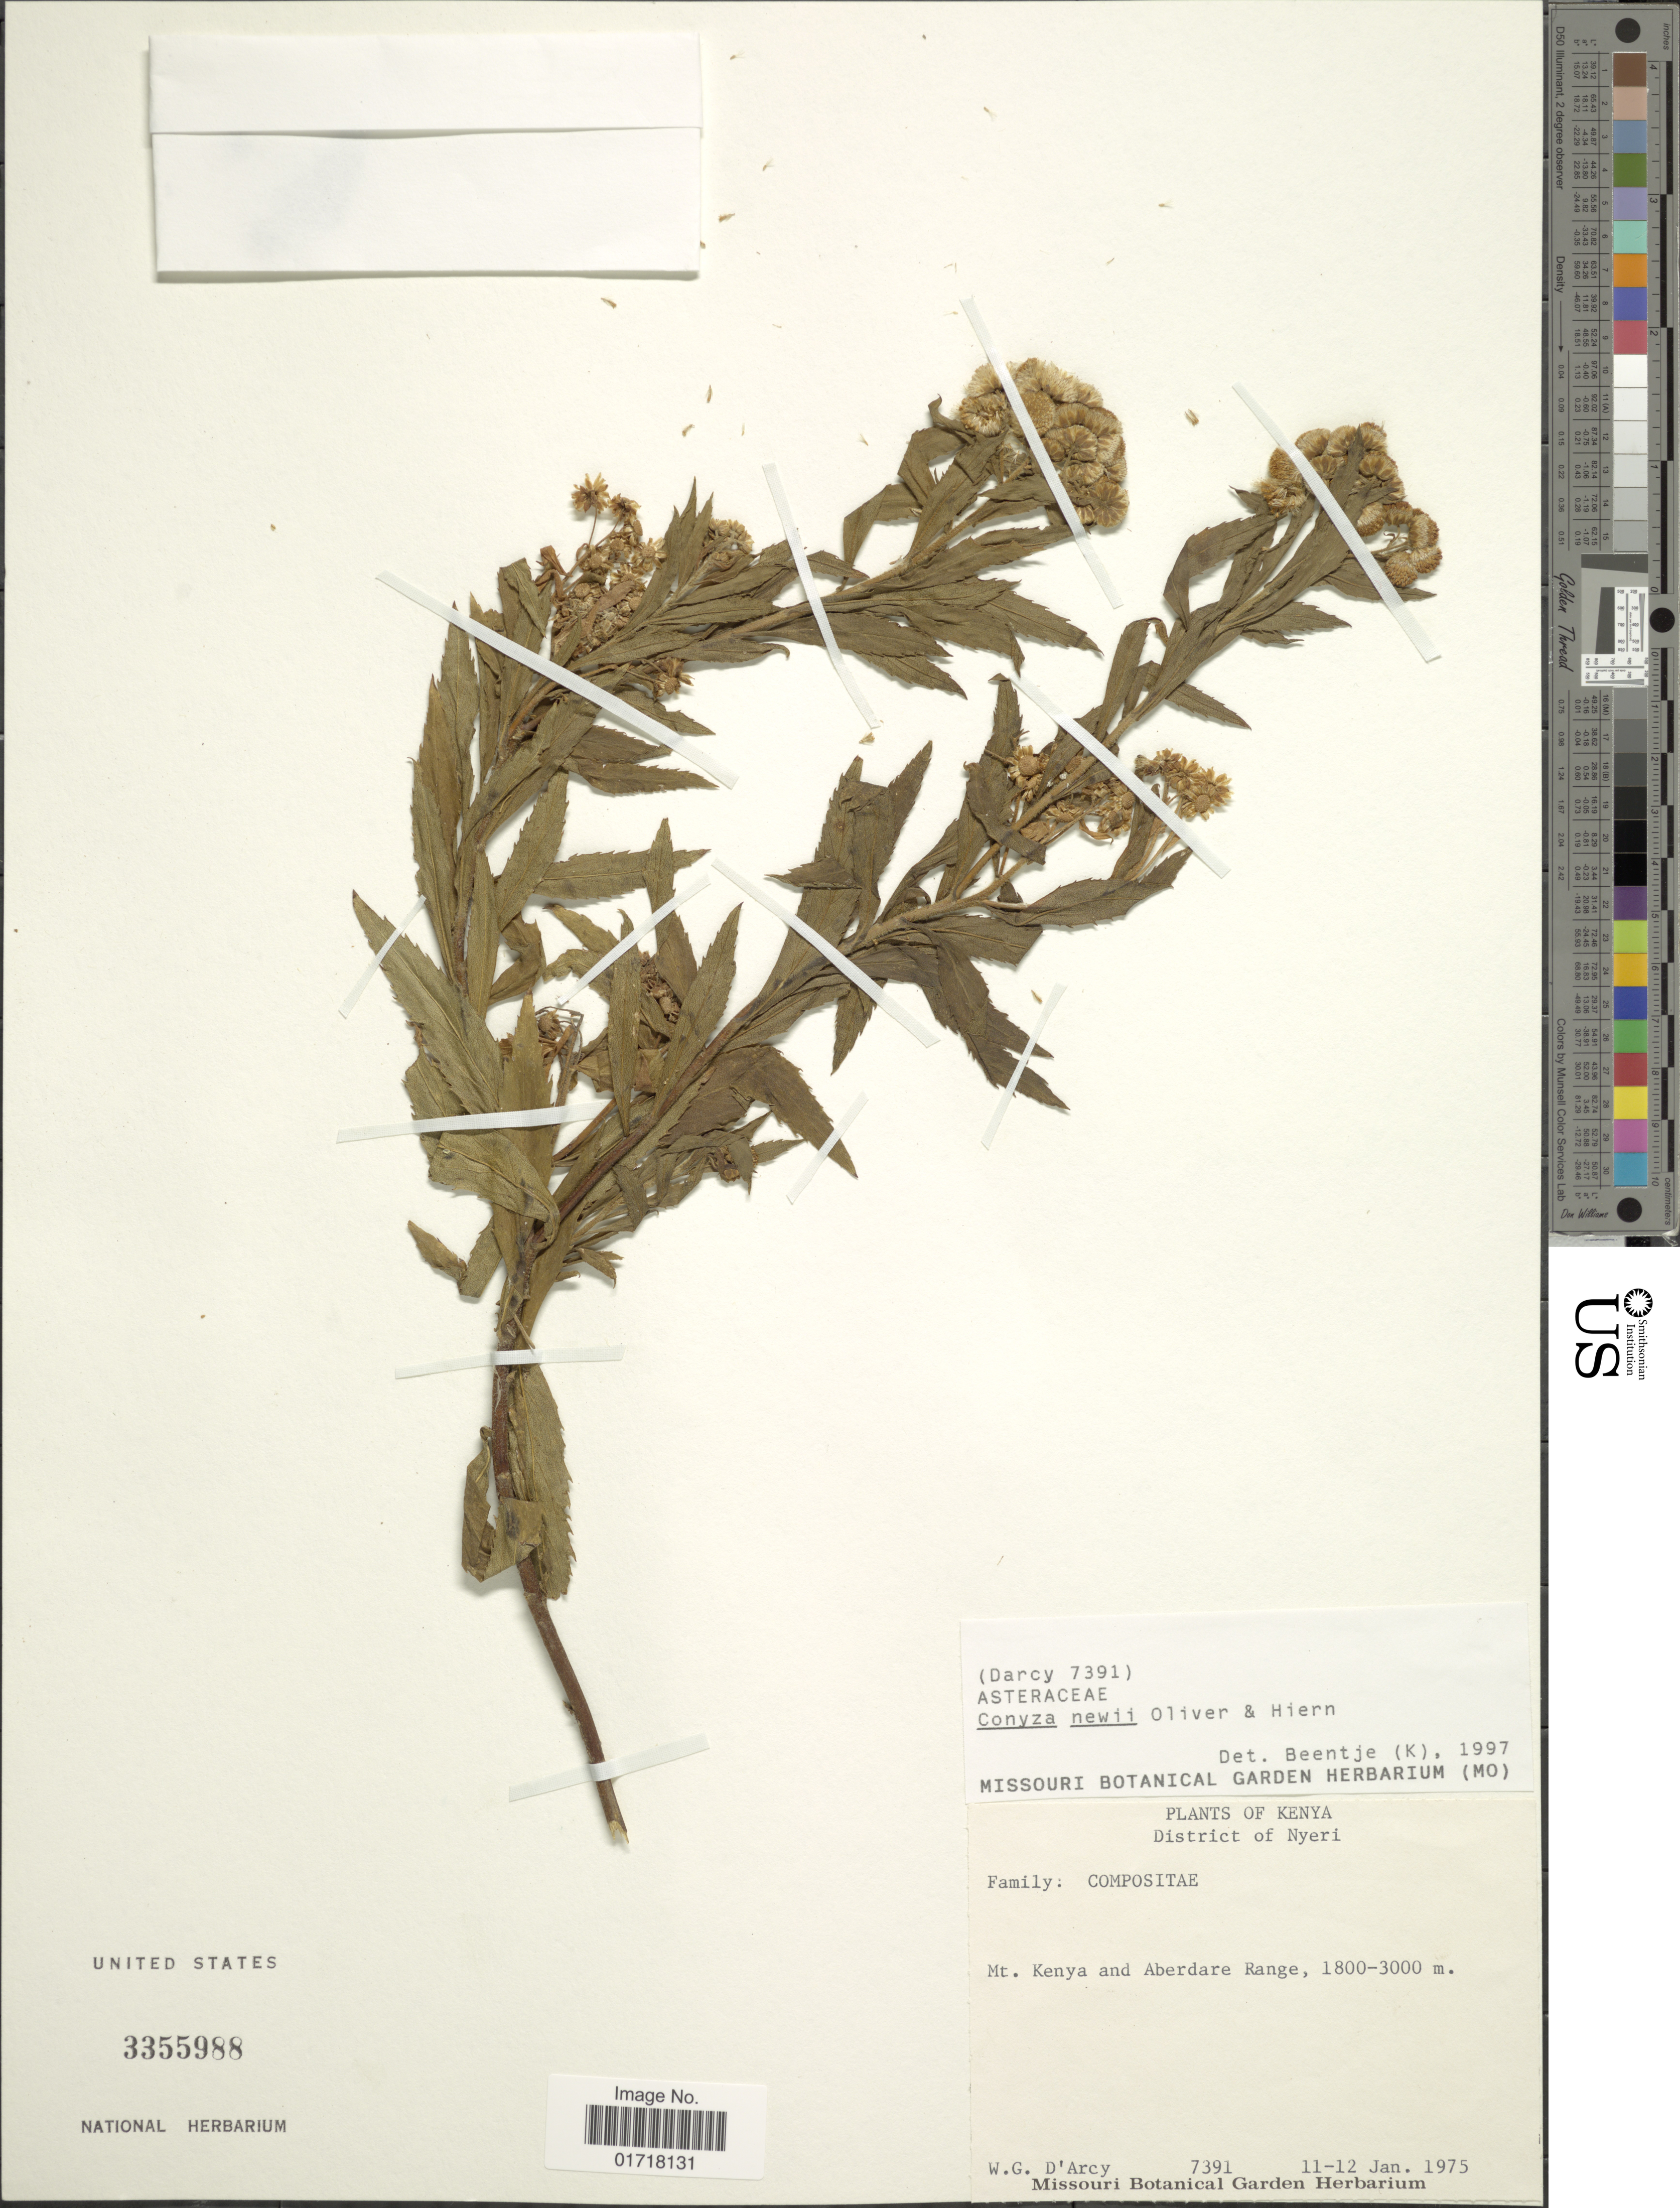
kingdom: Plantae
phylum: Tracheophyta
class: Magnoliopsida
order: Asterales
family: Asteraceae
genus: Conyza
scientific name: Conyza newii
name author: Oliv. & Hiern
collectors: W. G. D'Arcy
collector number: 7391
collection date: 1975-01-11/1975-01-12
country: Kenya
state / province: Nyeri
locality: Mt, Kenya and Aberdare Range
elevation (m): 1800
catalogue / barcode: US 3355988